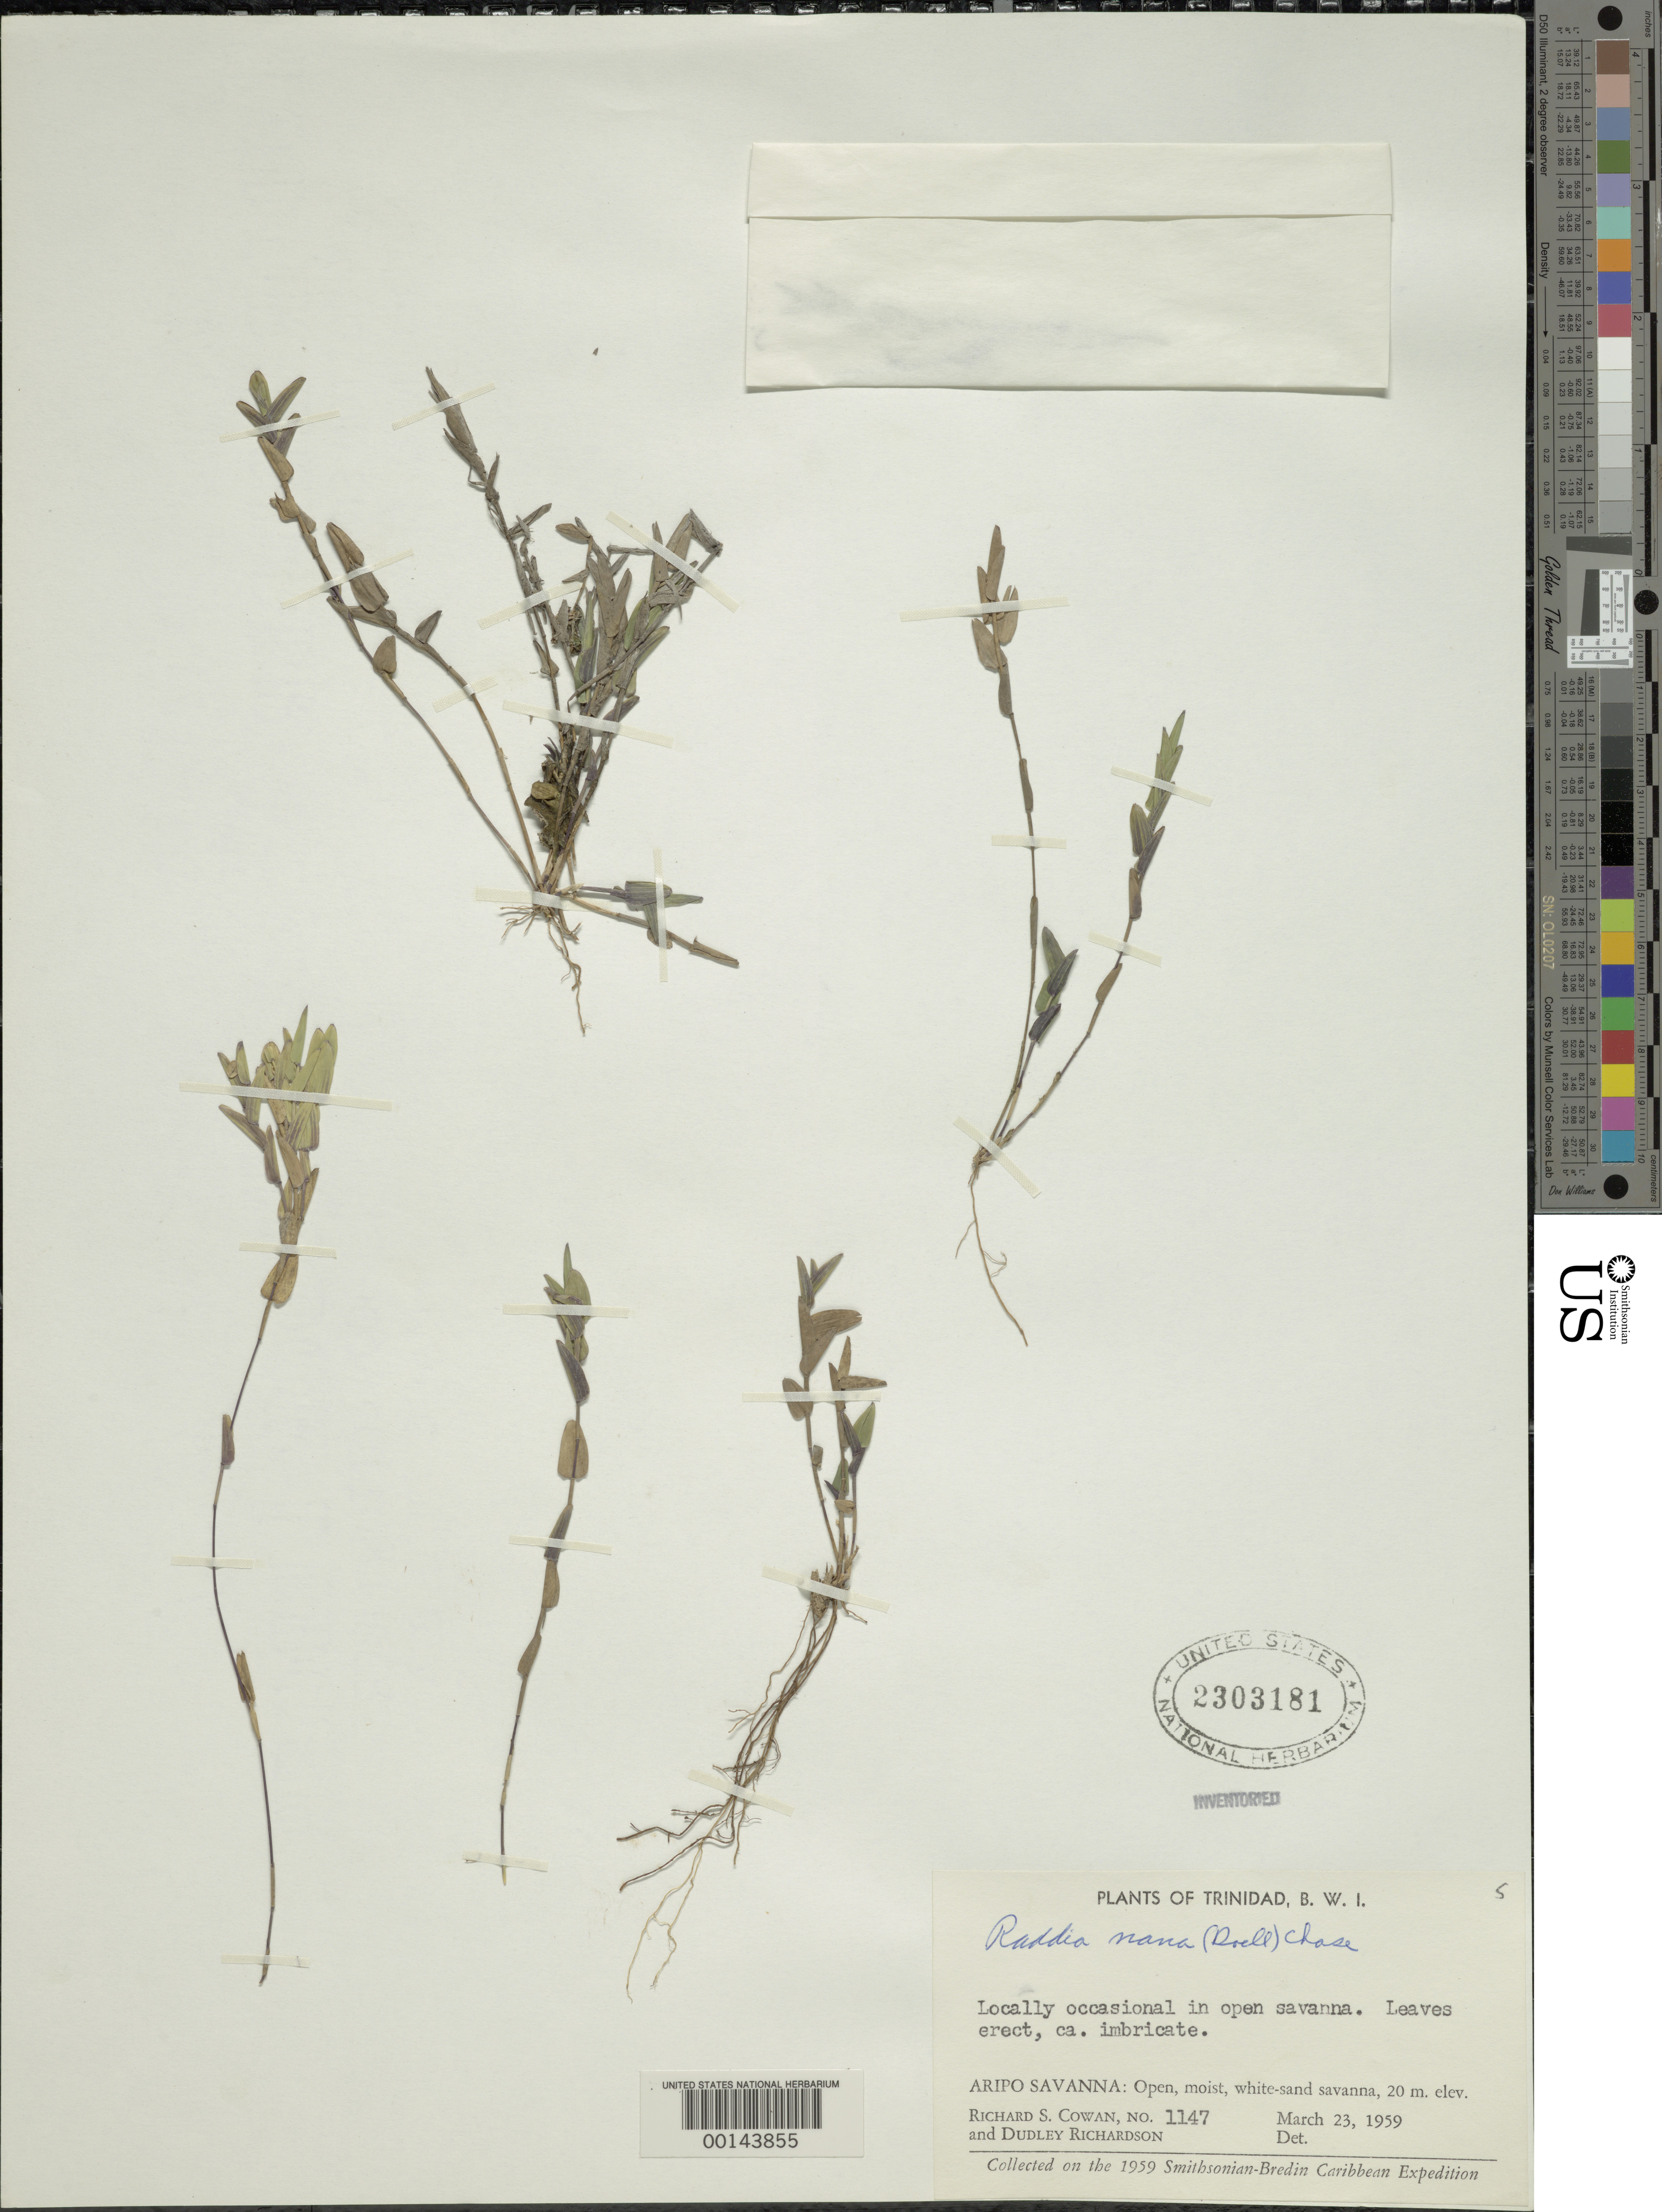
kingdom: Plantae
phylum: Tracheophyta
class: Liliopsida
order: Poales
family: Poaceae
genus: Raddiella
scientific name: Raddiella esenbeckii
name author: (Steud.) C. E. Calderón & Soderstr.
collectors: R. S. Cowan & D. Richardson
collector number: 1147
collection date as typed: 23 Mar 1959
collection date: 1959-03-23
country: Trinidad and Tobago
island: Trinidad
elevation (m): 20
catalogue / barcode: US 2303181